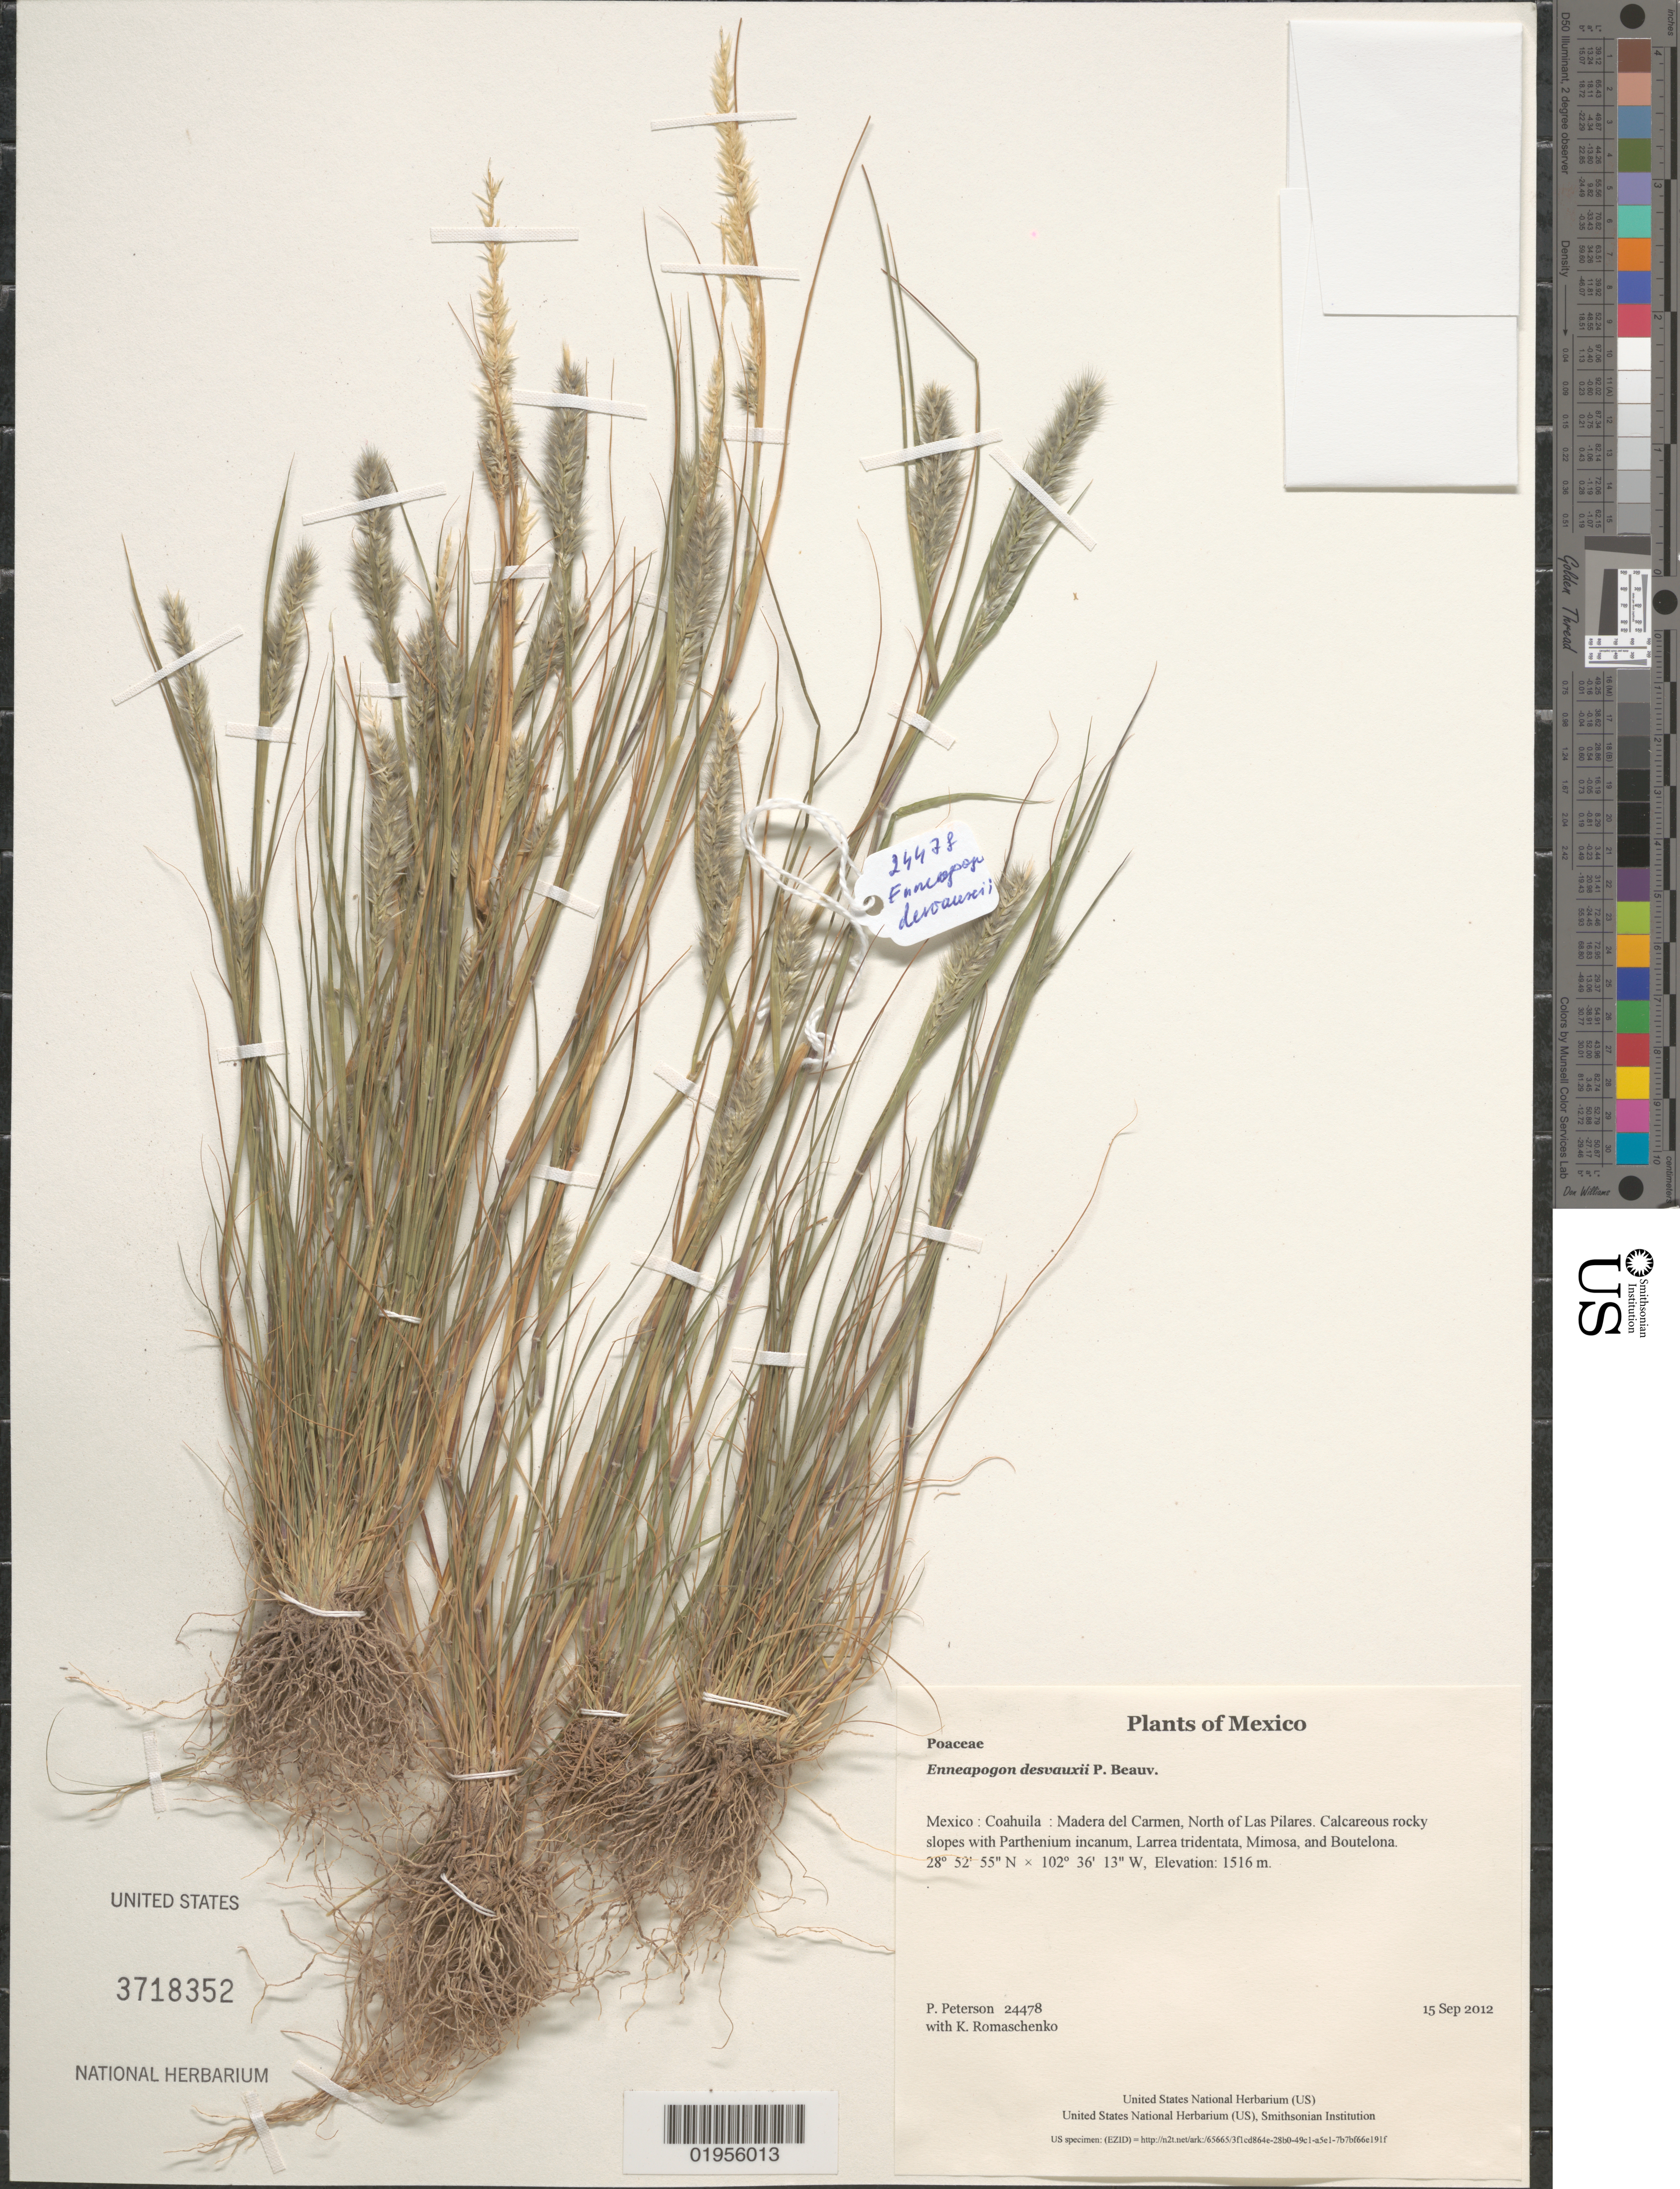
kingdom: Plantae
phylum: Tracheophyta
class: Liliopsida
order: Poales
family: Poaceae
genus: Enneapogon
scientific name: Enneapogon desvauxii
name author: P. Beauv.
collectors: P. M. Peterson & K. Romaschenko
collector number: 24478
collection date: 2012-09-15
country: Mexico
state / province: Coahuila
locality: Madera del Carmen, North of Las Pilares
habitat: Calcareous rocky slopes with Parthenium incanum, Larrea tridentata, Mimosa, and Boutelona.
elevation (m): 1516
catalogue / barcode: US 3718352